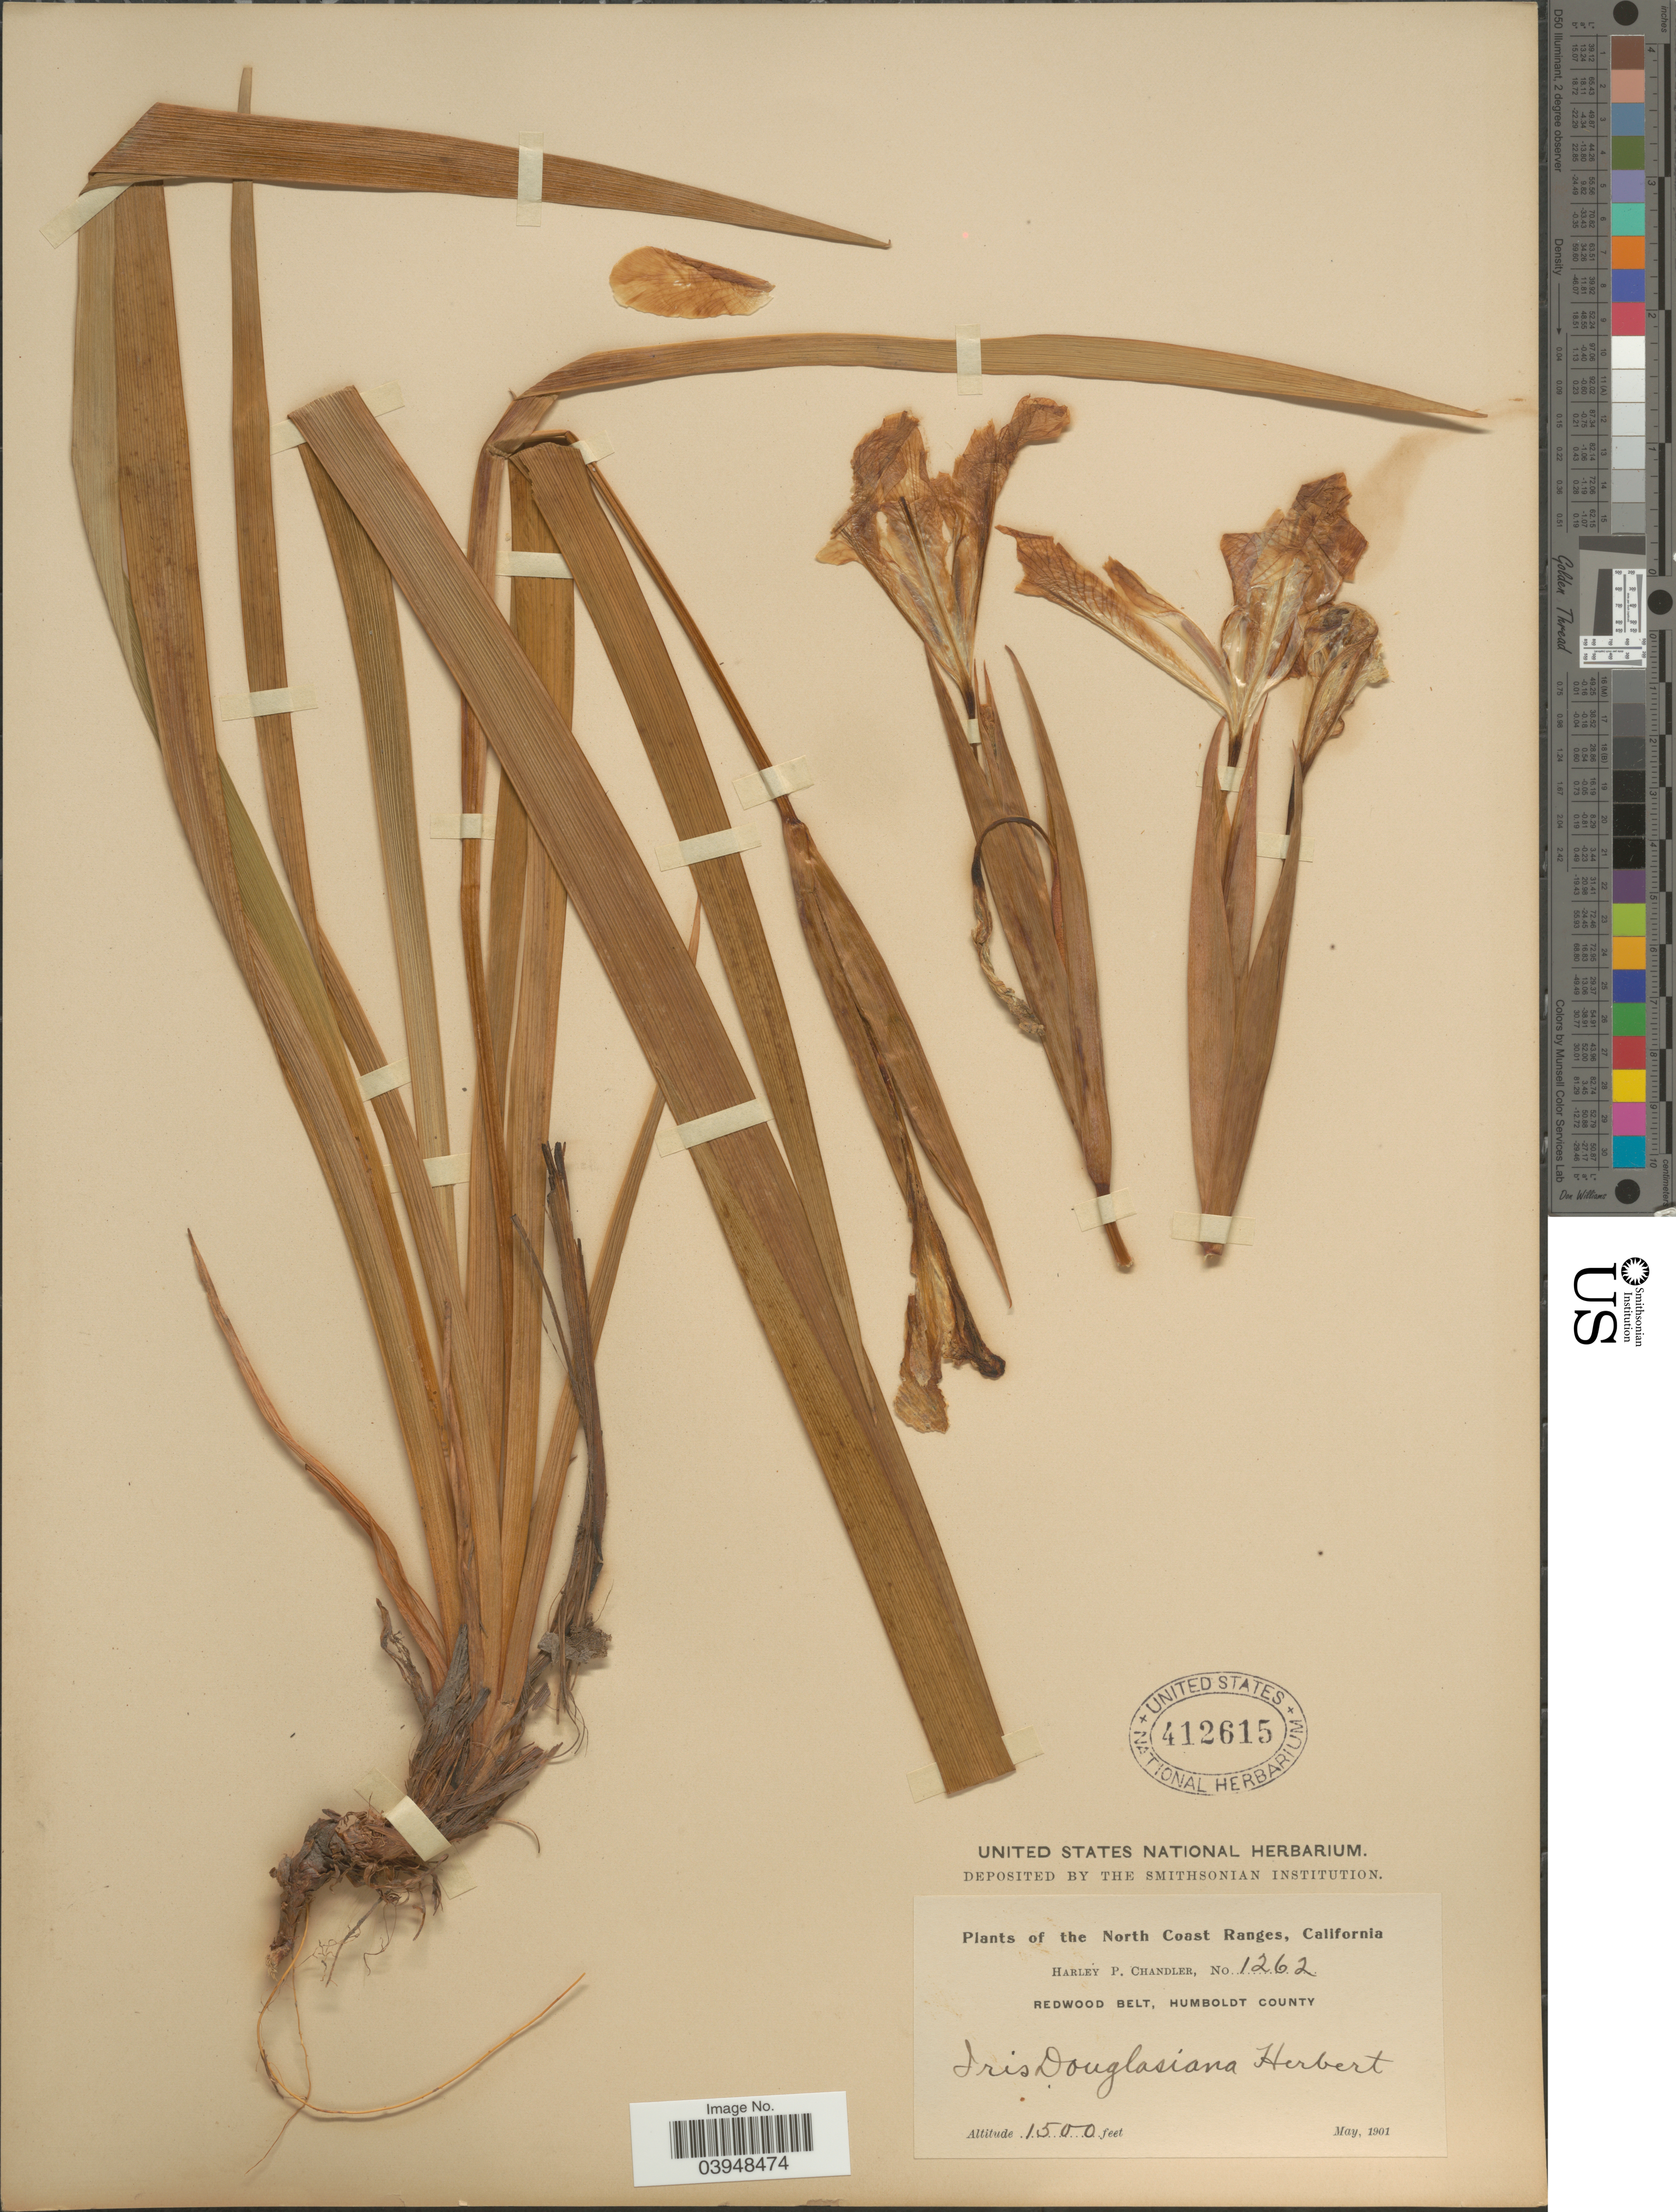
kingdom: Plantae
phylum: Tracheophyta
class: Liliopsida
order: Asparagales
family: Iridaceae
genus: Iris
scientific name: Iris douglasiana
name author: Herb.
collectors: H. Chandler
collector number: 1262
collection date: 1901-05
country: United States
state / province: California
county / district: Humboldt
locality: North Coast Ranges. Redwood Belt, Humboldt County.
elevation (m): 457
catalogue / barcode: US 412615